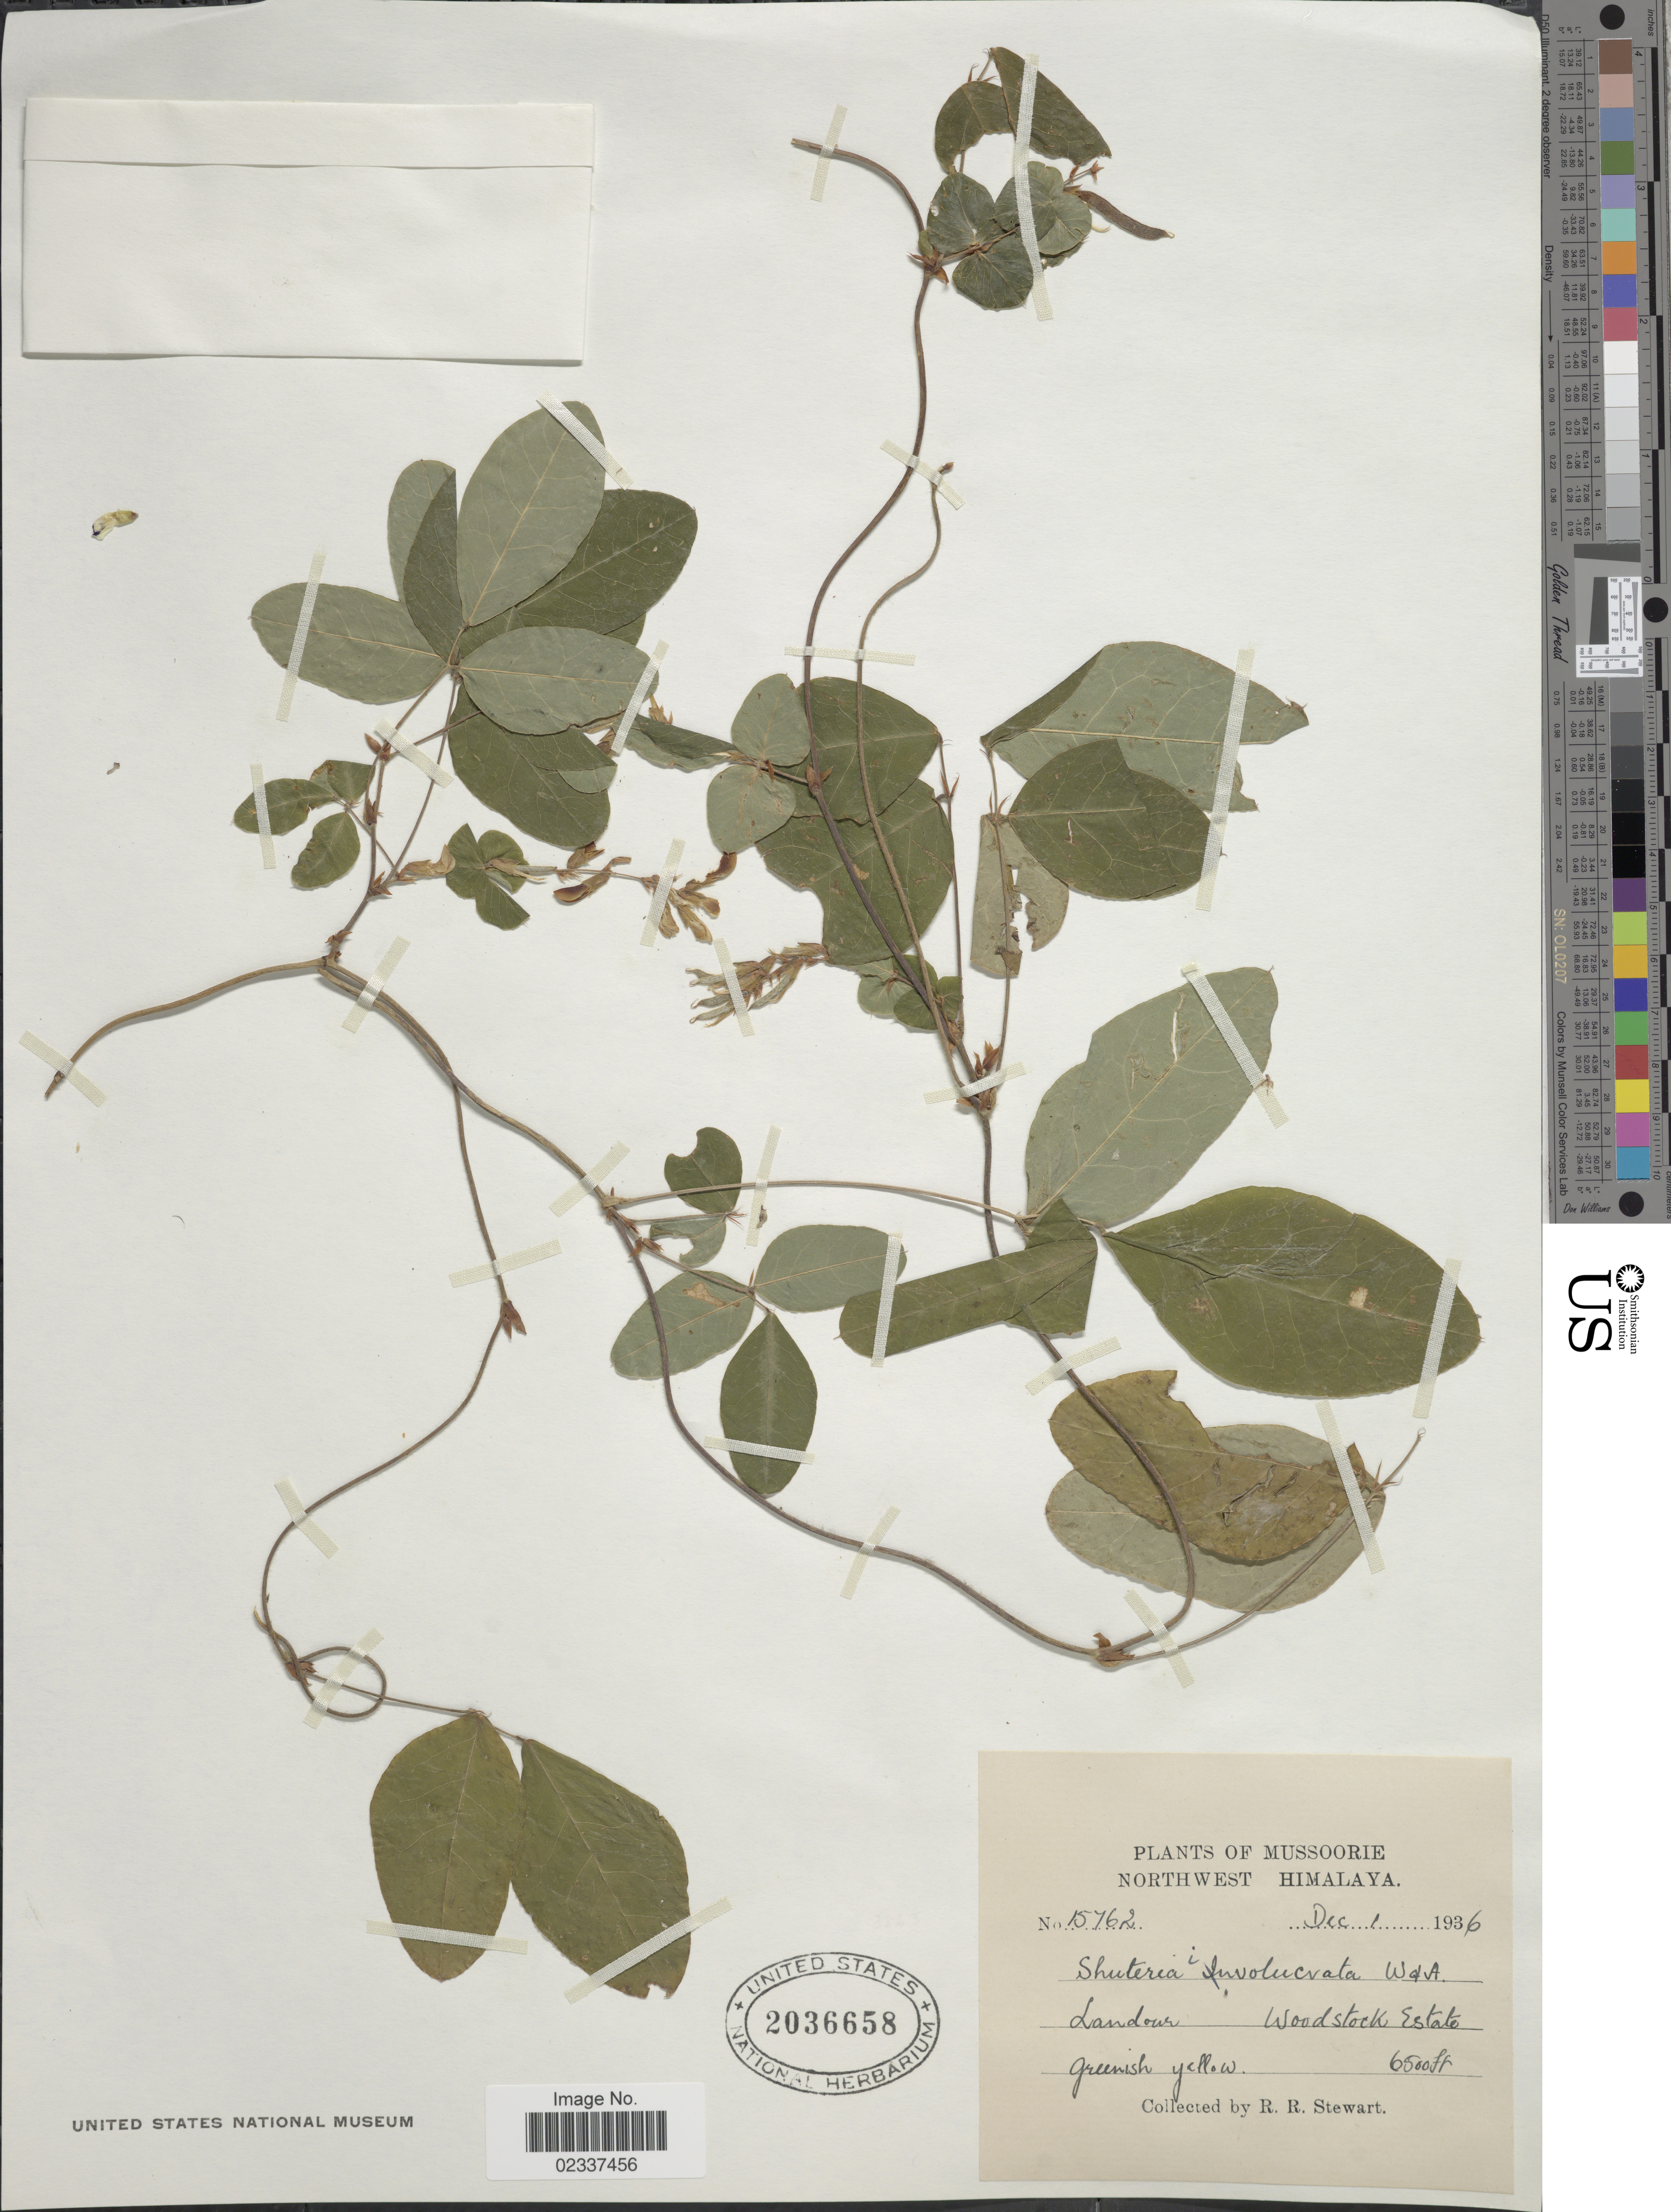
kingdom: Plantae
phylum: Tracheophyta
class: Magnoliopsida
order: Fabales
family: Fabaceae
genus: Shuteria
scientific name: Shuteria involucrata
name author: (Wall.) Wight & Arn.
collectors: R. R. Stewart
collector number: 15762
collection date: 1936-12-01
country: India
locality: Mussoorie, Northwest Himalaya, Landow, Woodstock Estate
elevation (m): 1981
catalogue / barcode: US 2036658